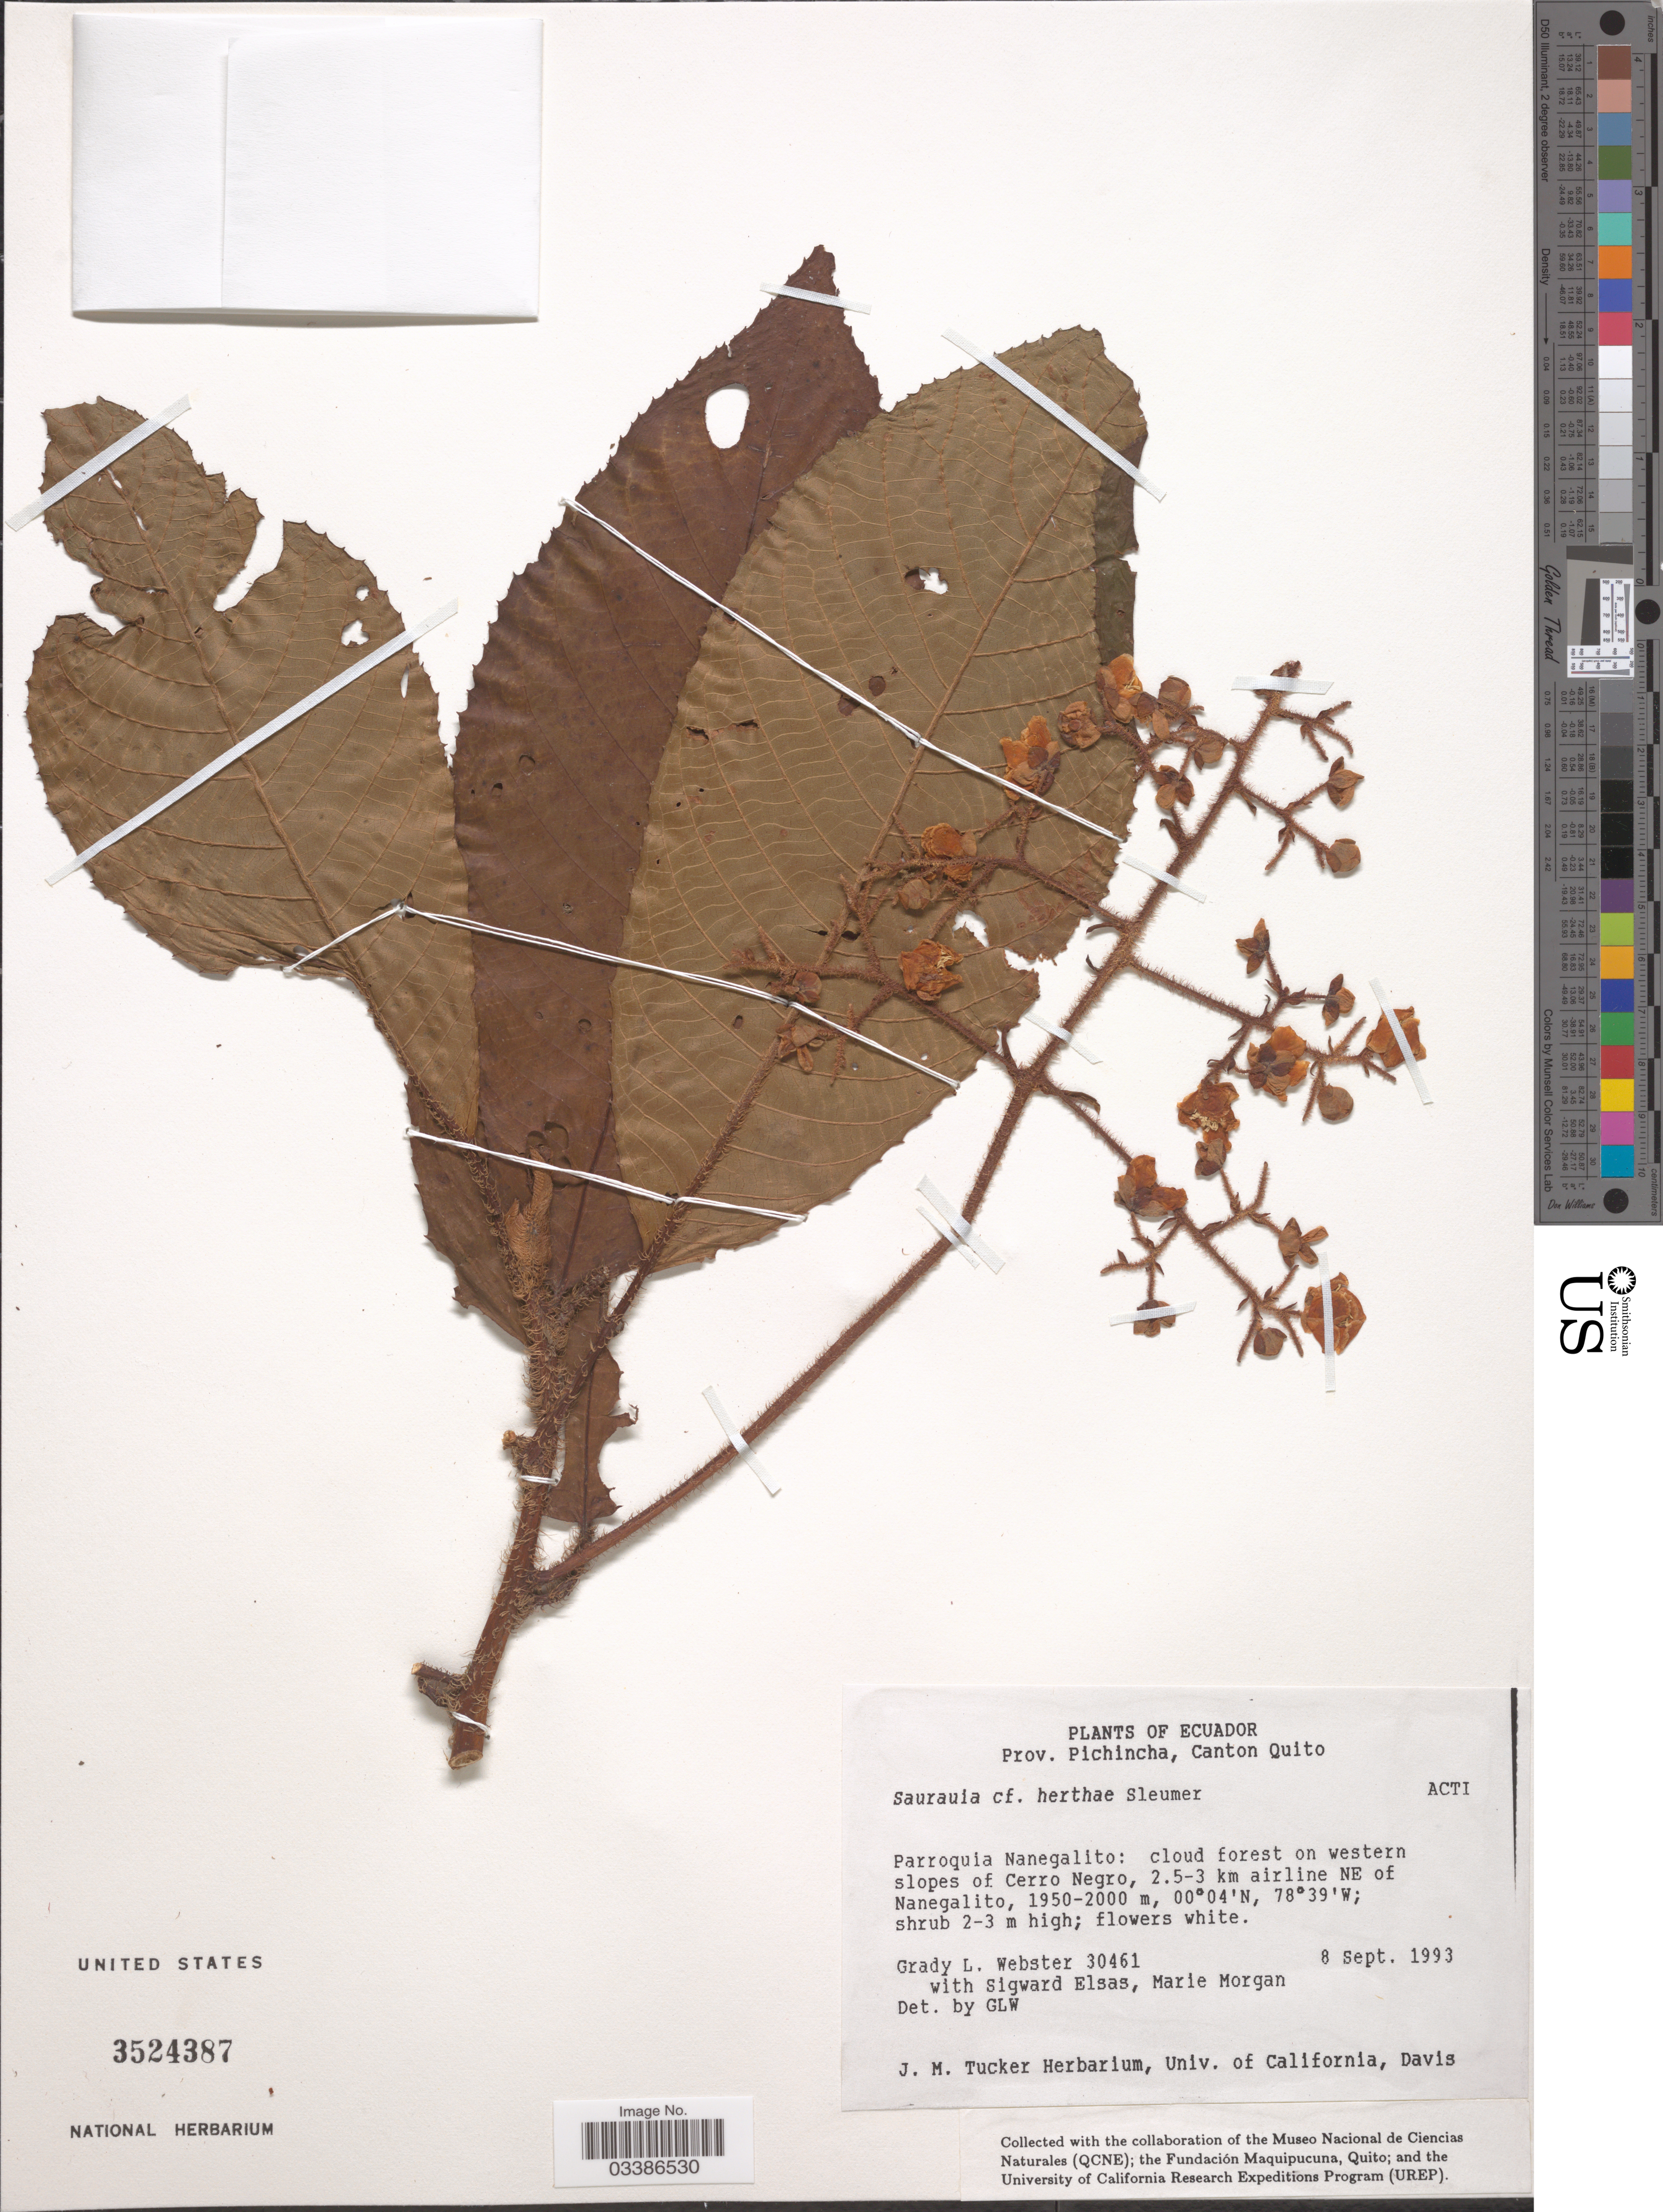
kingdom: Plantae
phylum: Tracheophyta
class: Magnoliopsida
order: Ericales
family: Actinidiaceae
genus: Saurauia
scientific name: Saurauia herthae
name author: Sleumer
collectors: G. L. Webster, S. Elsas & M. Morgan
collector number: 30461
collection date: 1993-09-08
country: Ecuador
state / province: Pichincha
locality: Canton Quito. Parroquia Nanegalito: cloud forest on western slopes of Cerro Negro, 2.5-3 km airline NE of Nanegalito.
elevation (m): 1950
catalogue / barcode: US 3524387